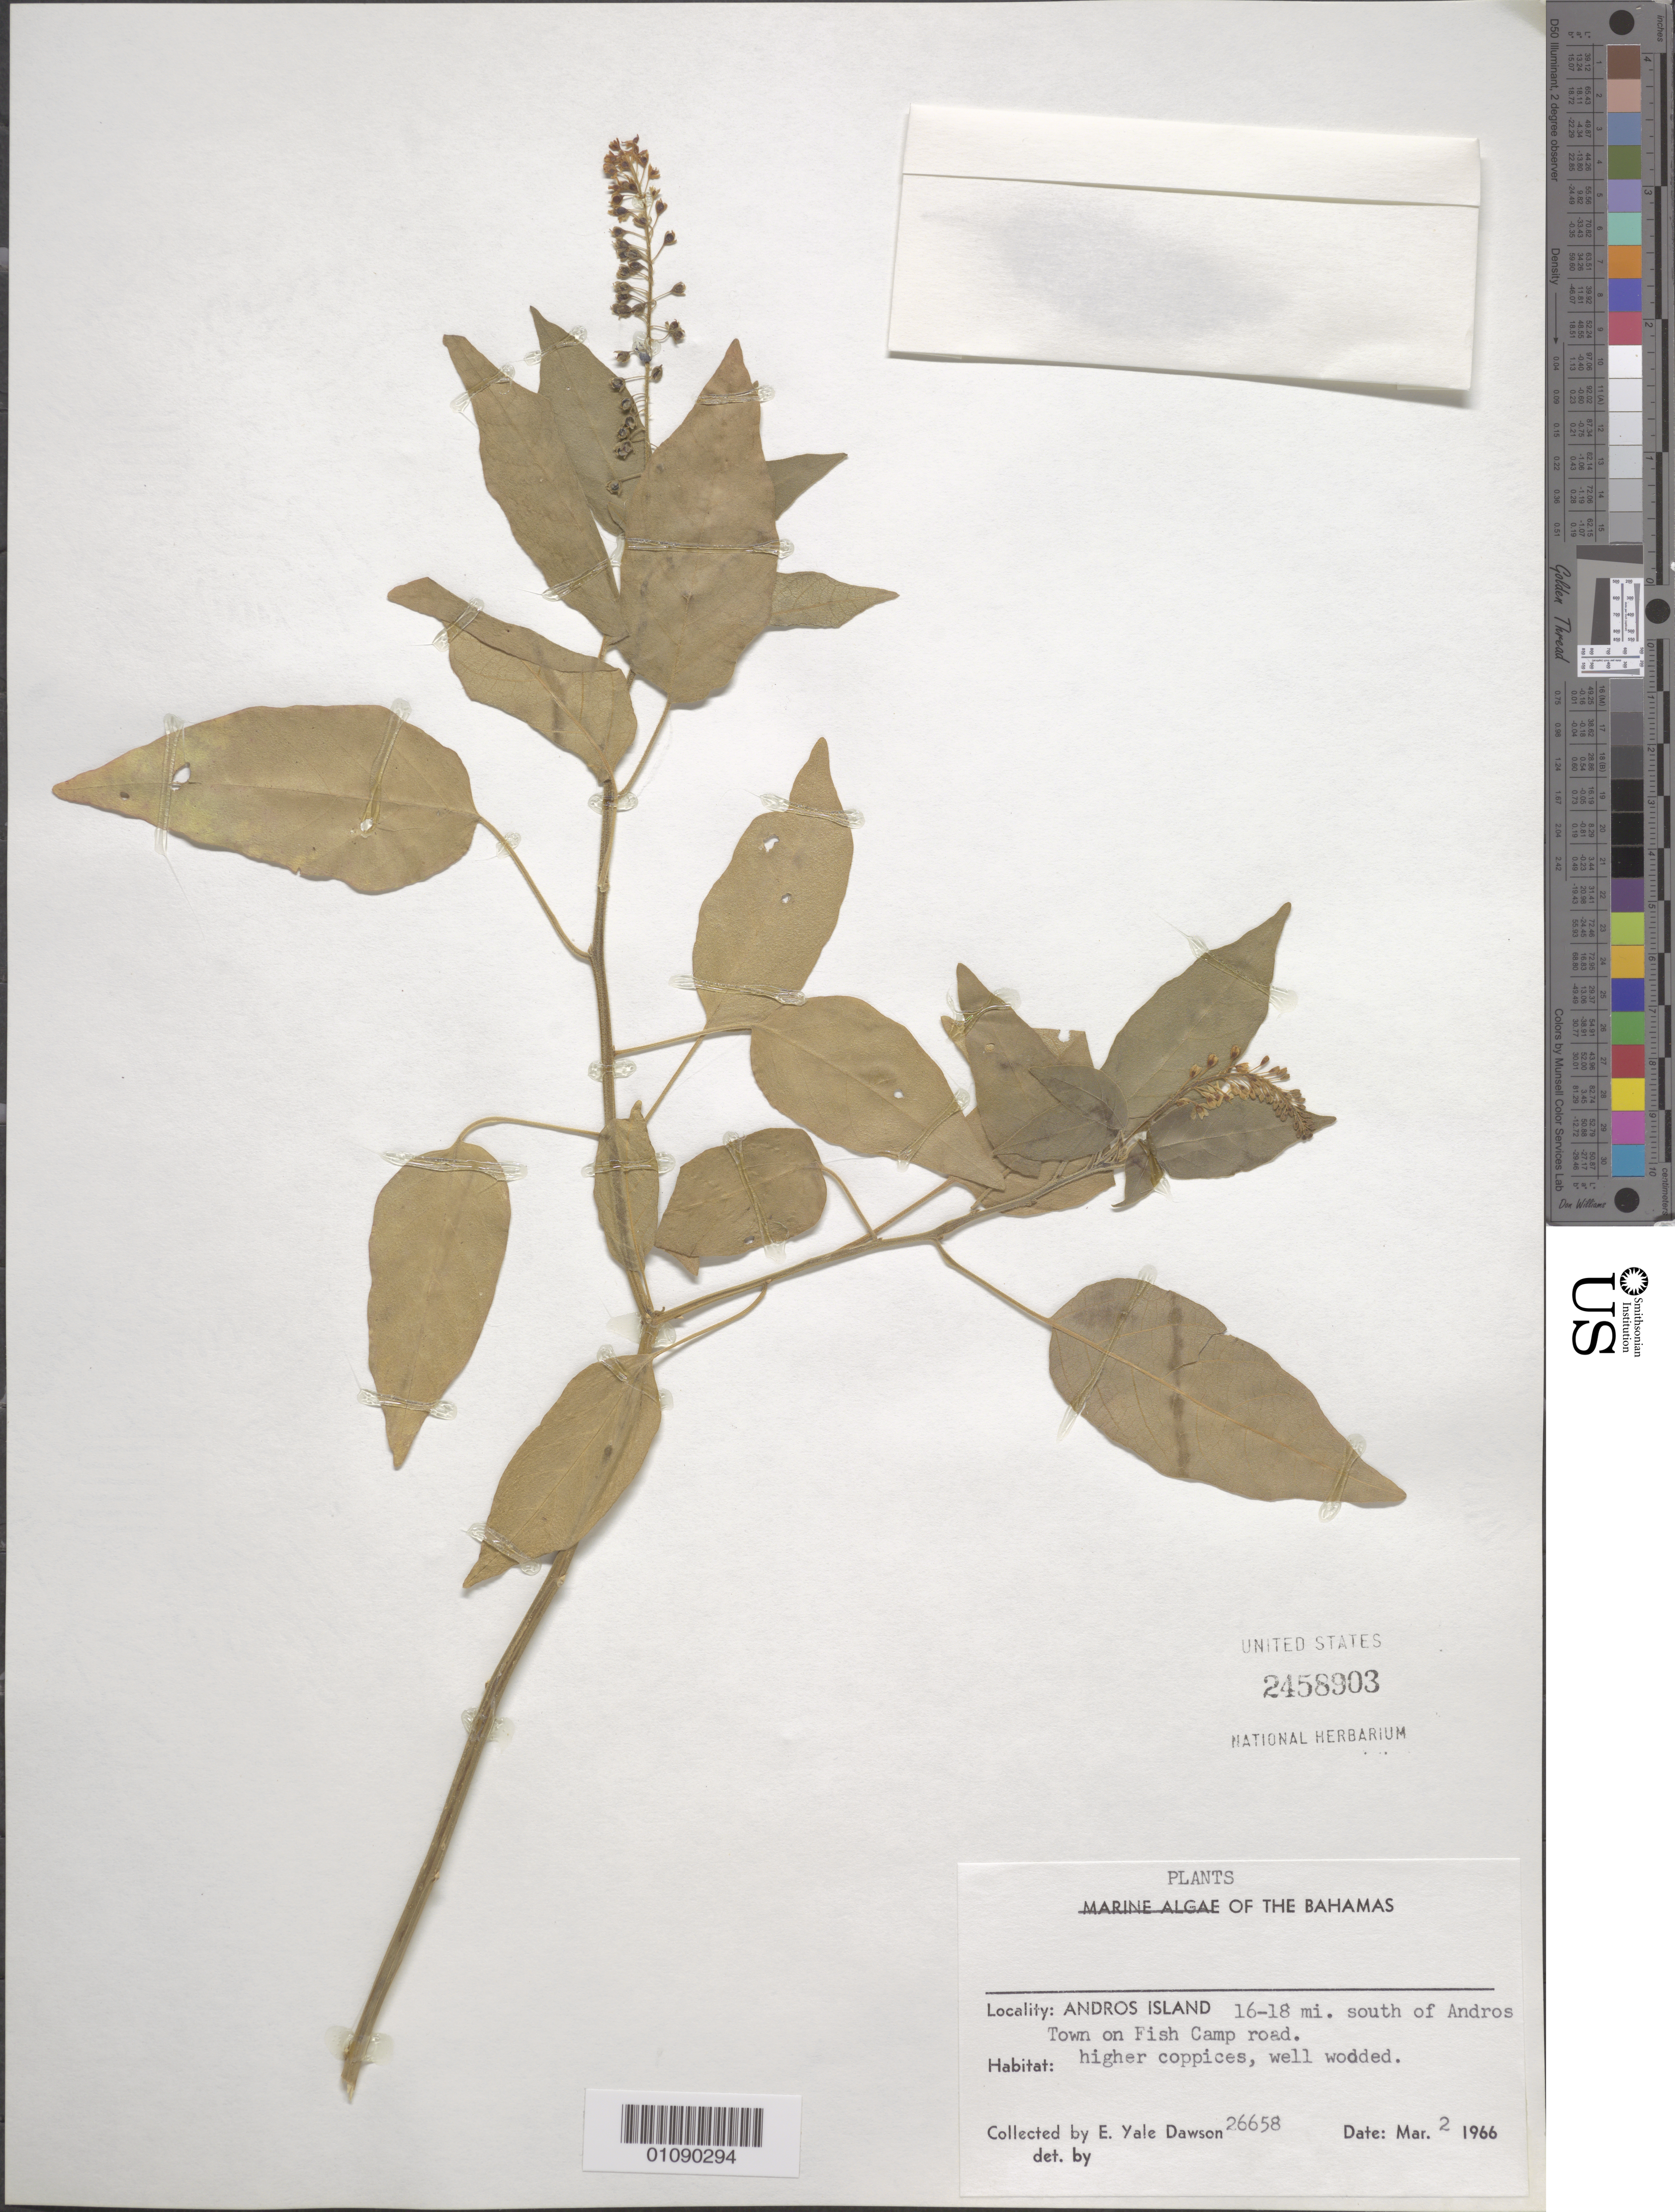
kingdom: Plantae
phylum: Tracheophyta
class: Magnoliopsida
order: Caryophyllales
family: Phytolaccaceae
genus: Rivina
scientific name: Rivina humilis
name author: L.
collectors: E. Y. Dawson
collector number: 26659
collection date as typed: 02 Mar 1966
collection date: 1966-03-02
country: Bahamas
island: Andros I.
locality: Andros Island, 16-18 mi S of Andros Town on Fish Camp road.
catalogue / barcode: US 2458903